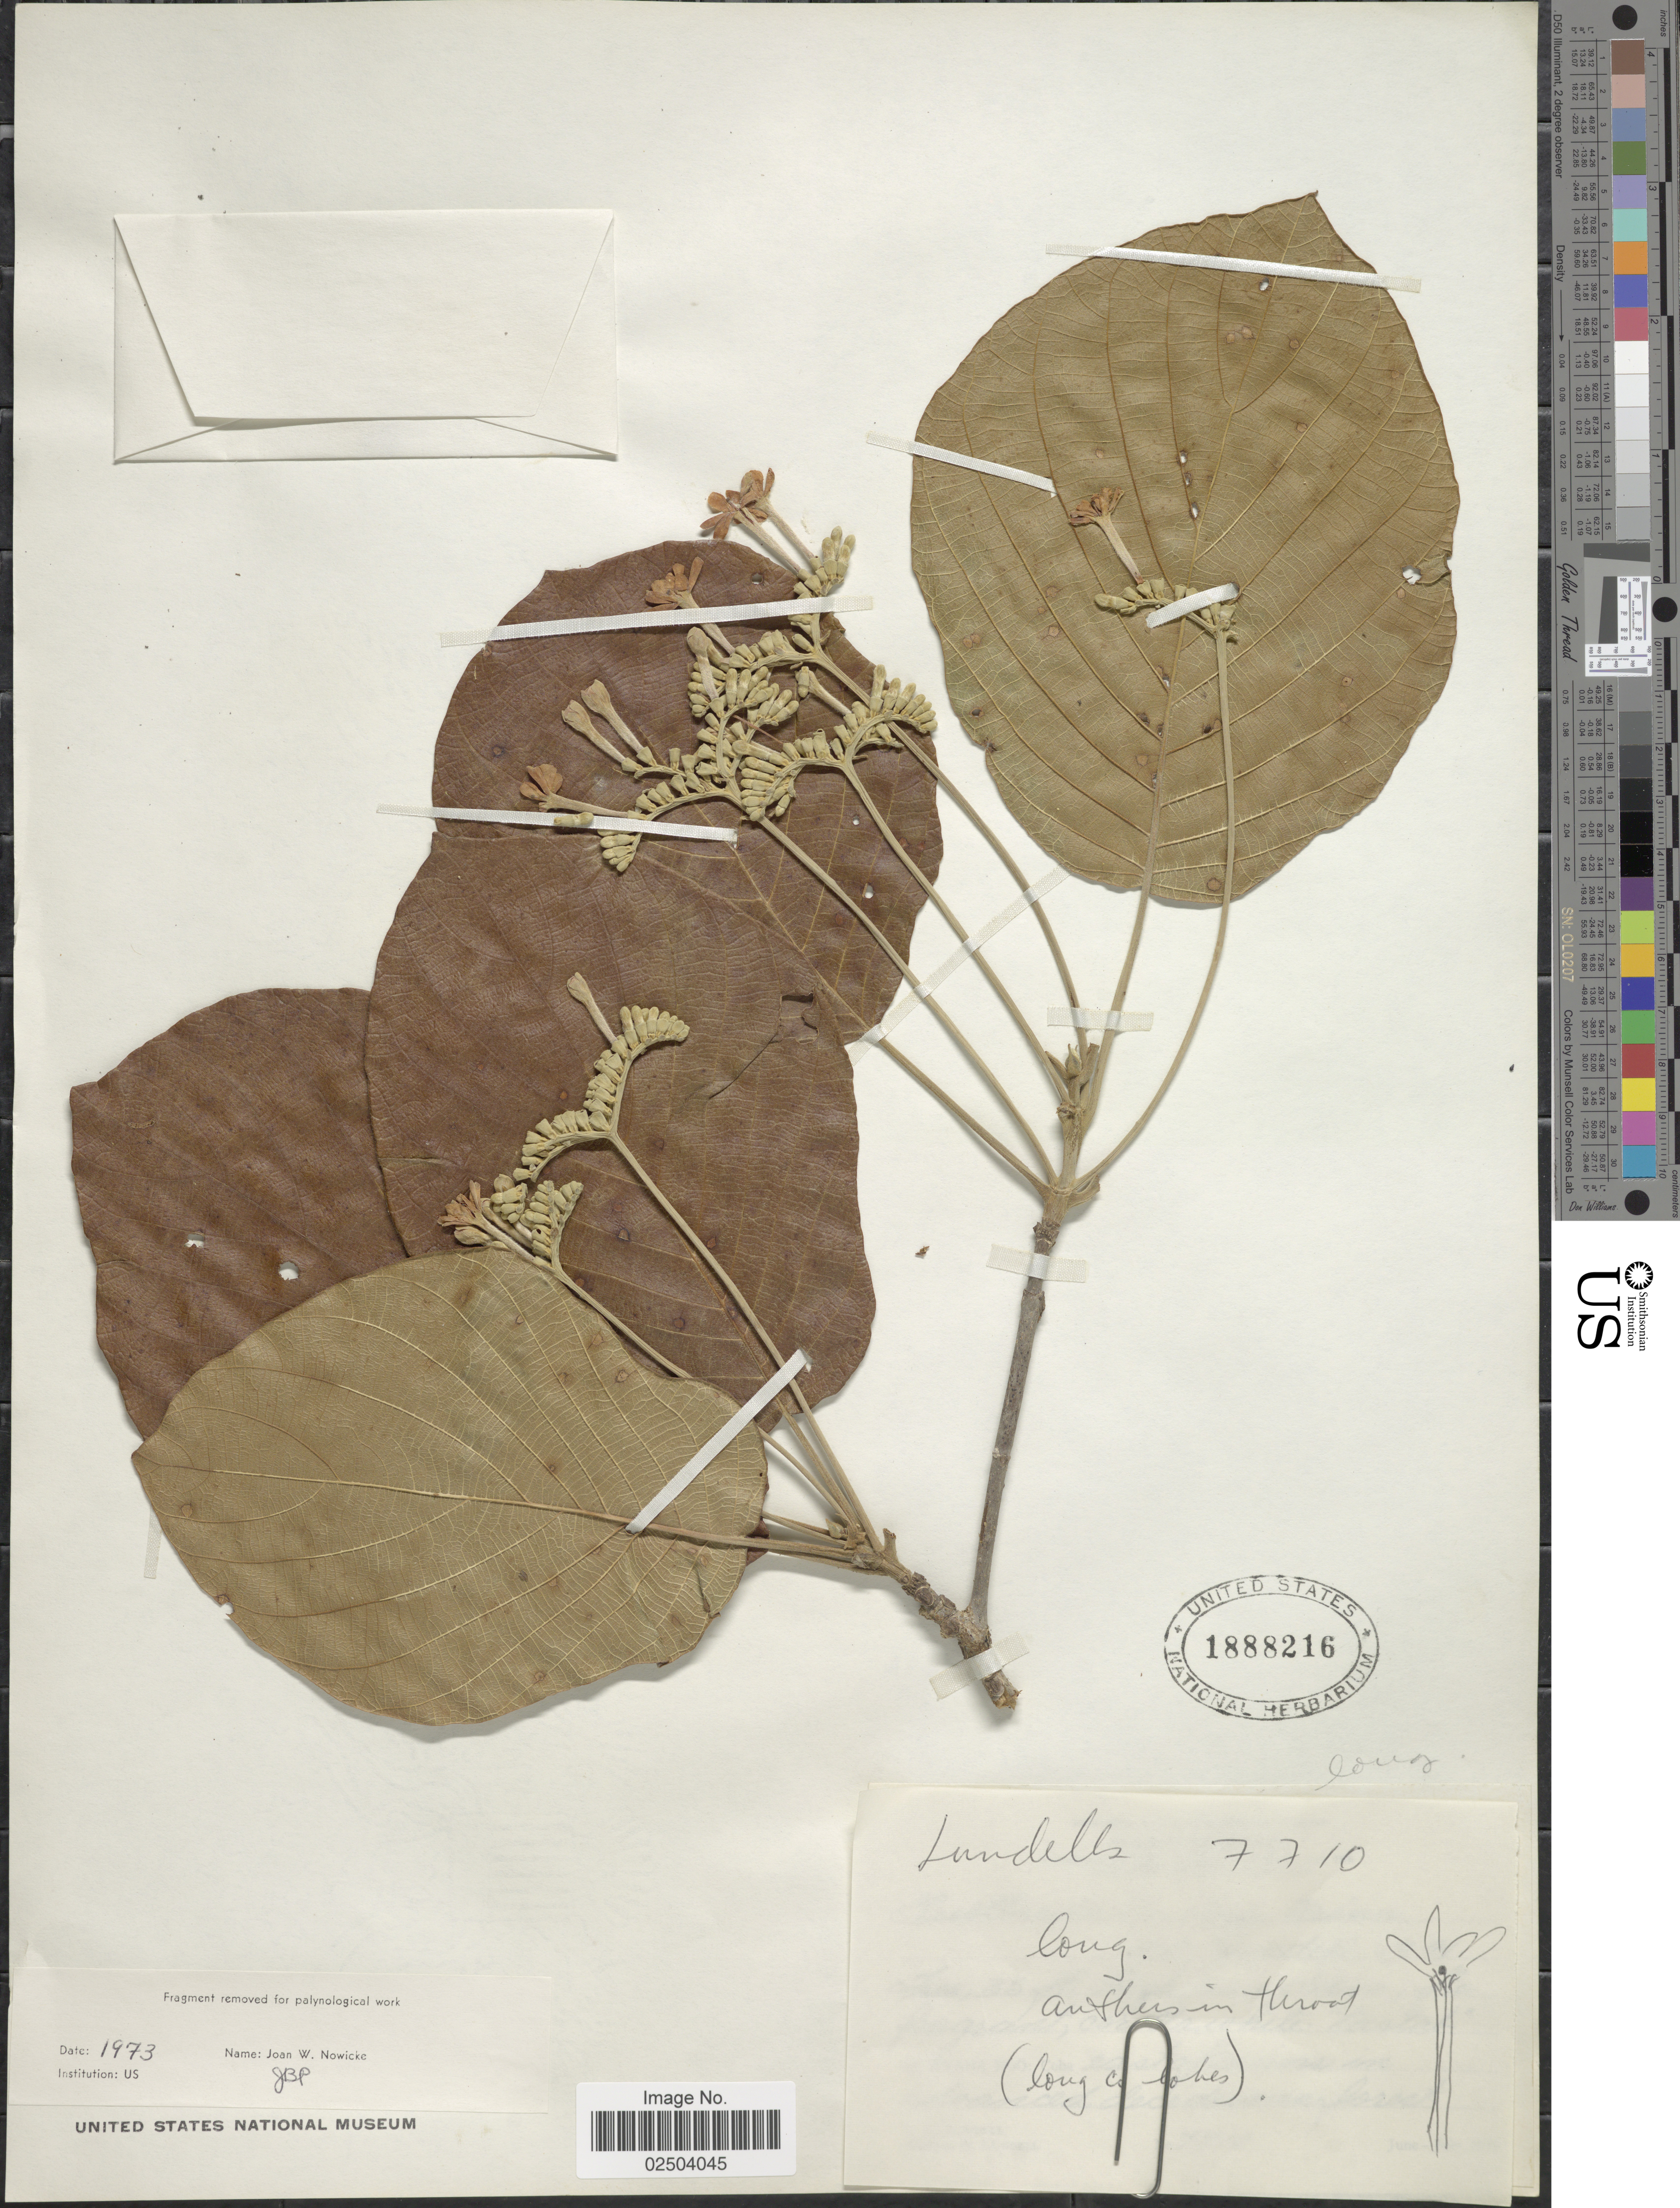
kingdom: Plantae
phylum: Tracheophyta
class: Magnoliopsida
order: Gentianales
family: Rubiaceae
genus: Guettarda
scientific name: Guettarda combsii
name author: Urb.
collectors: -- Lundell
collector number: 7710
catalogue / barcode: US 1888216